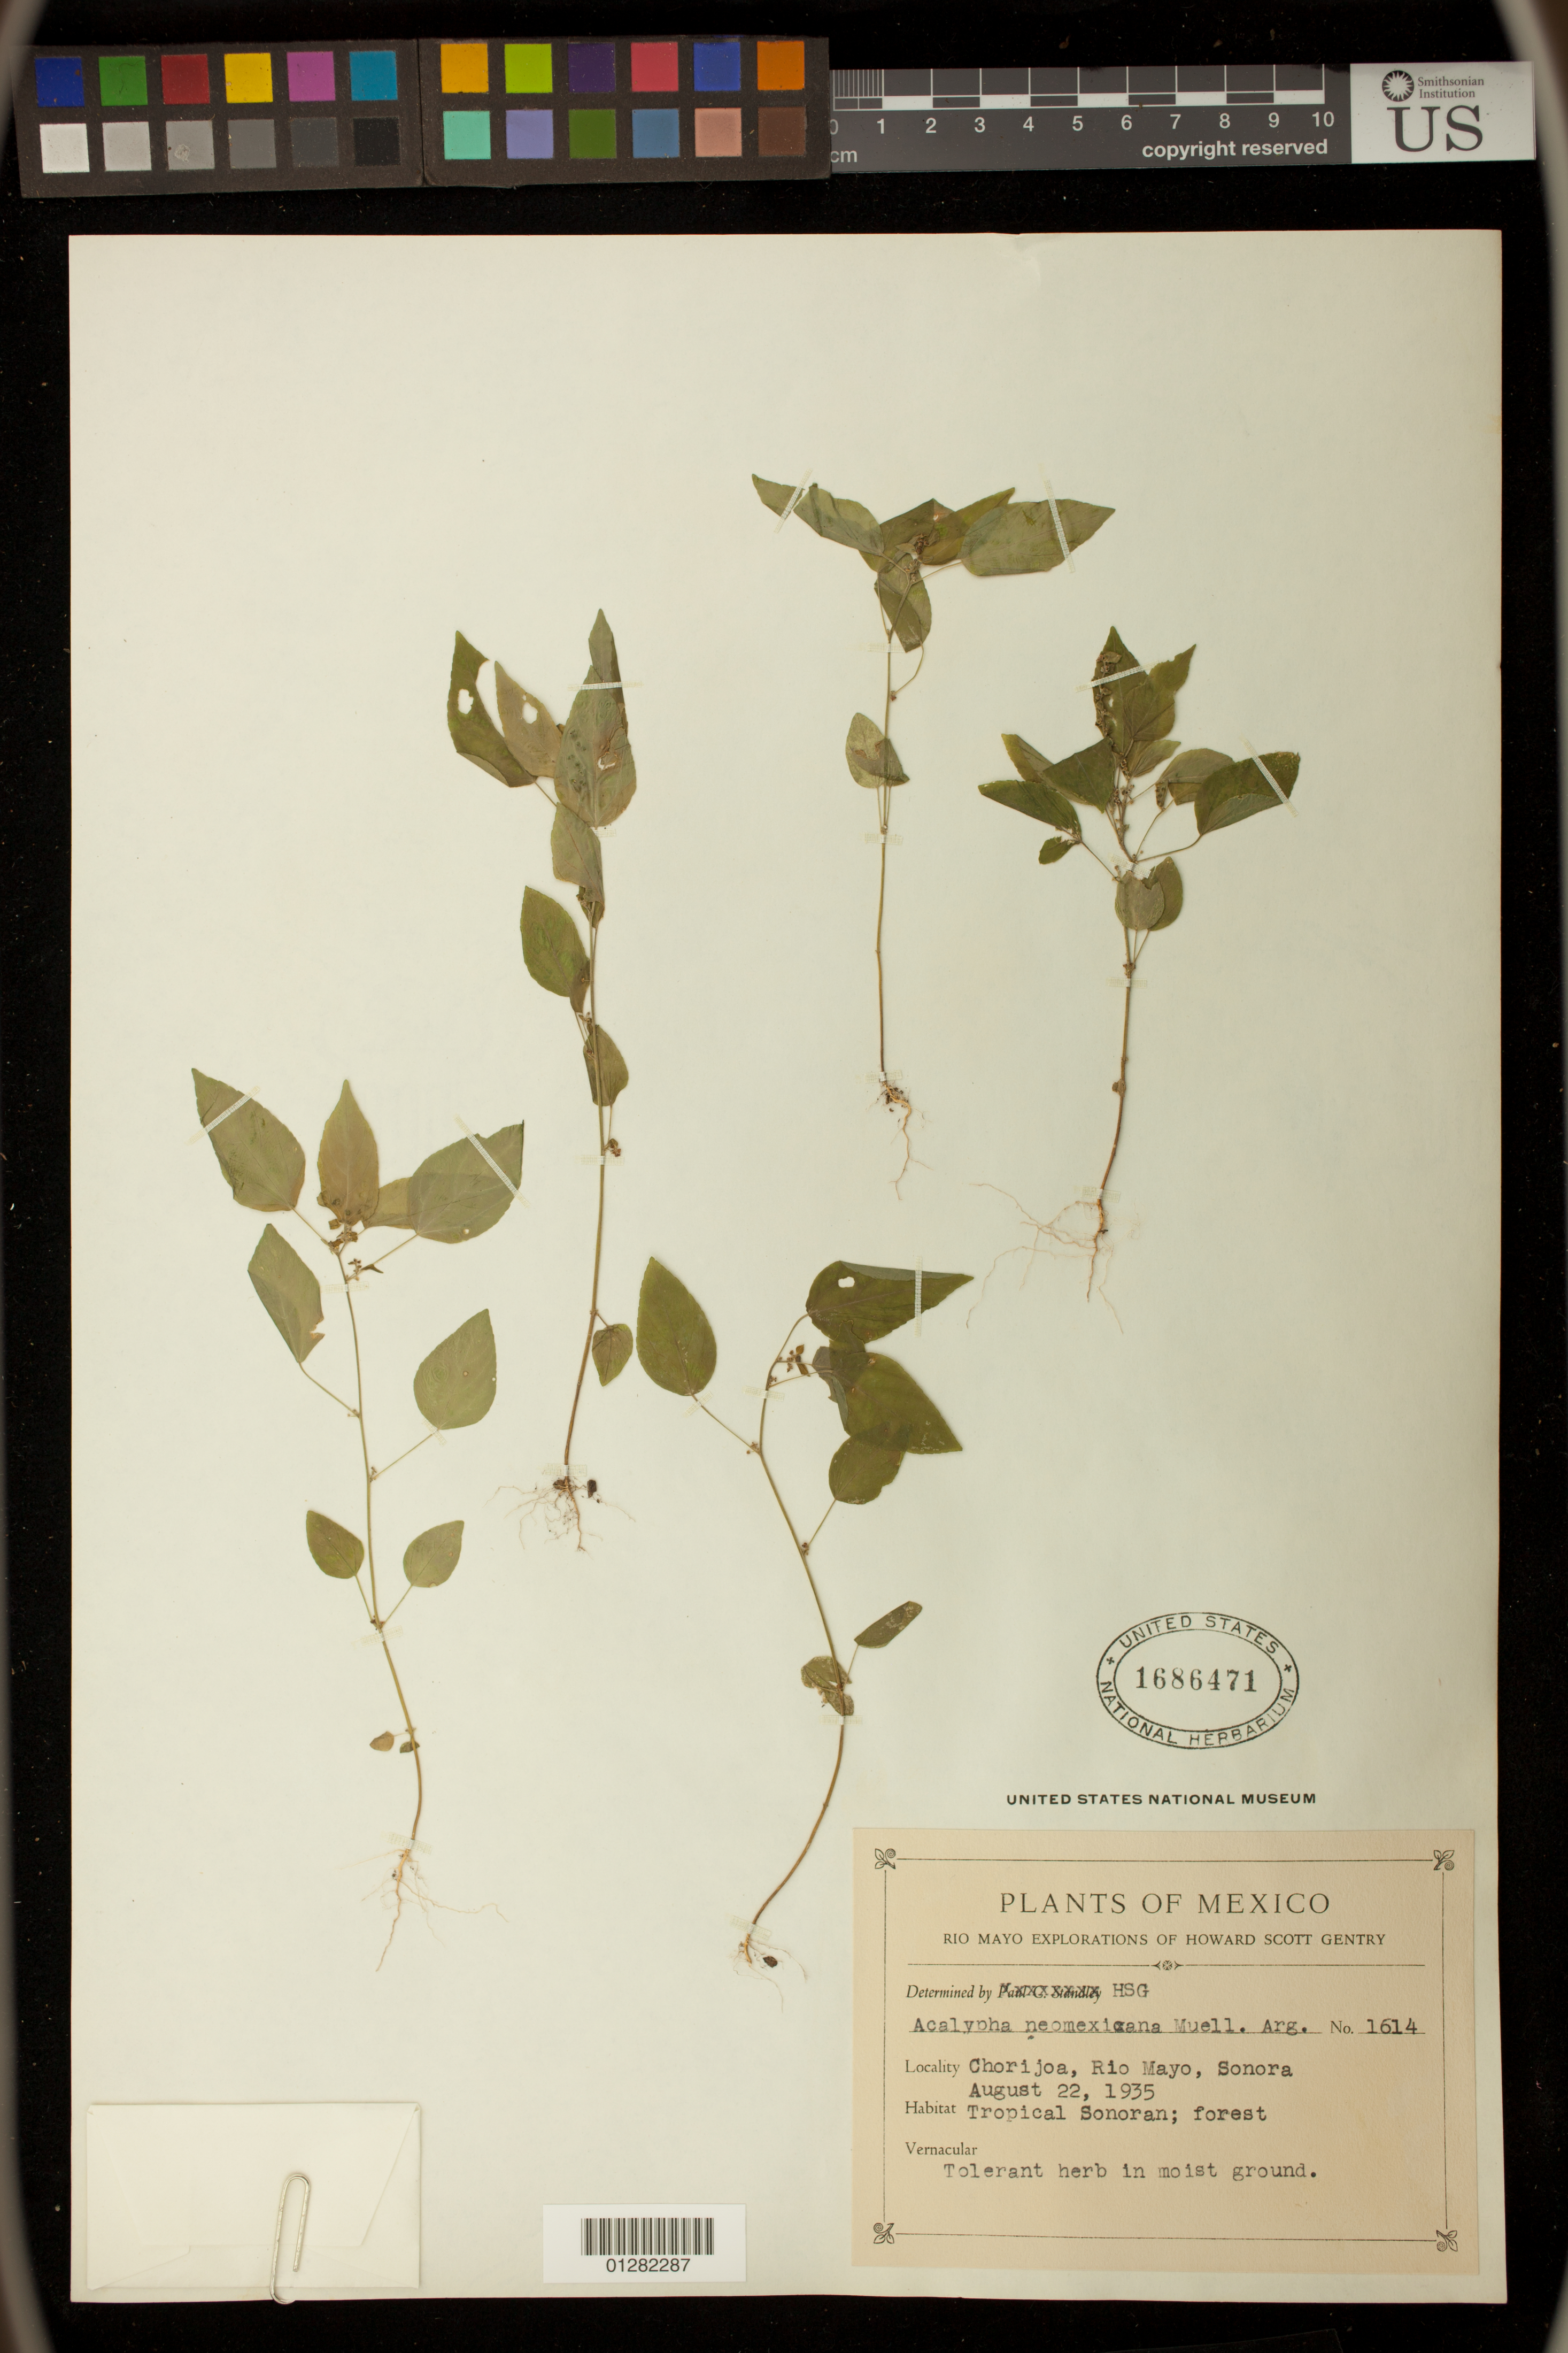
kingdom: Plantae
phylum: Tracheophyta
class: Magnoliopsida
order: Malpighiales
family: Euphorbiaceae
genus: Acalypha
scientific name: Acalypha neomexicana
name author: Müll. Arg.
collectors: M. Botteri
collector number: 1614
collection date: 1935-08-22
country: Mexico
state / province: Sonora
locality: Chorijoa, Rio Mayo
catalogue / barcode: US 1686471